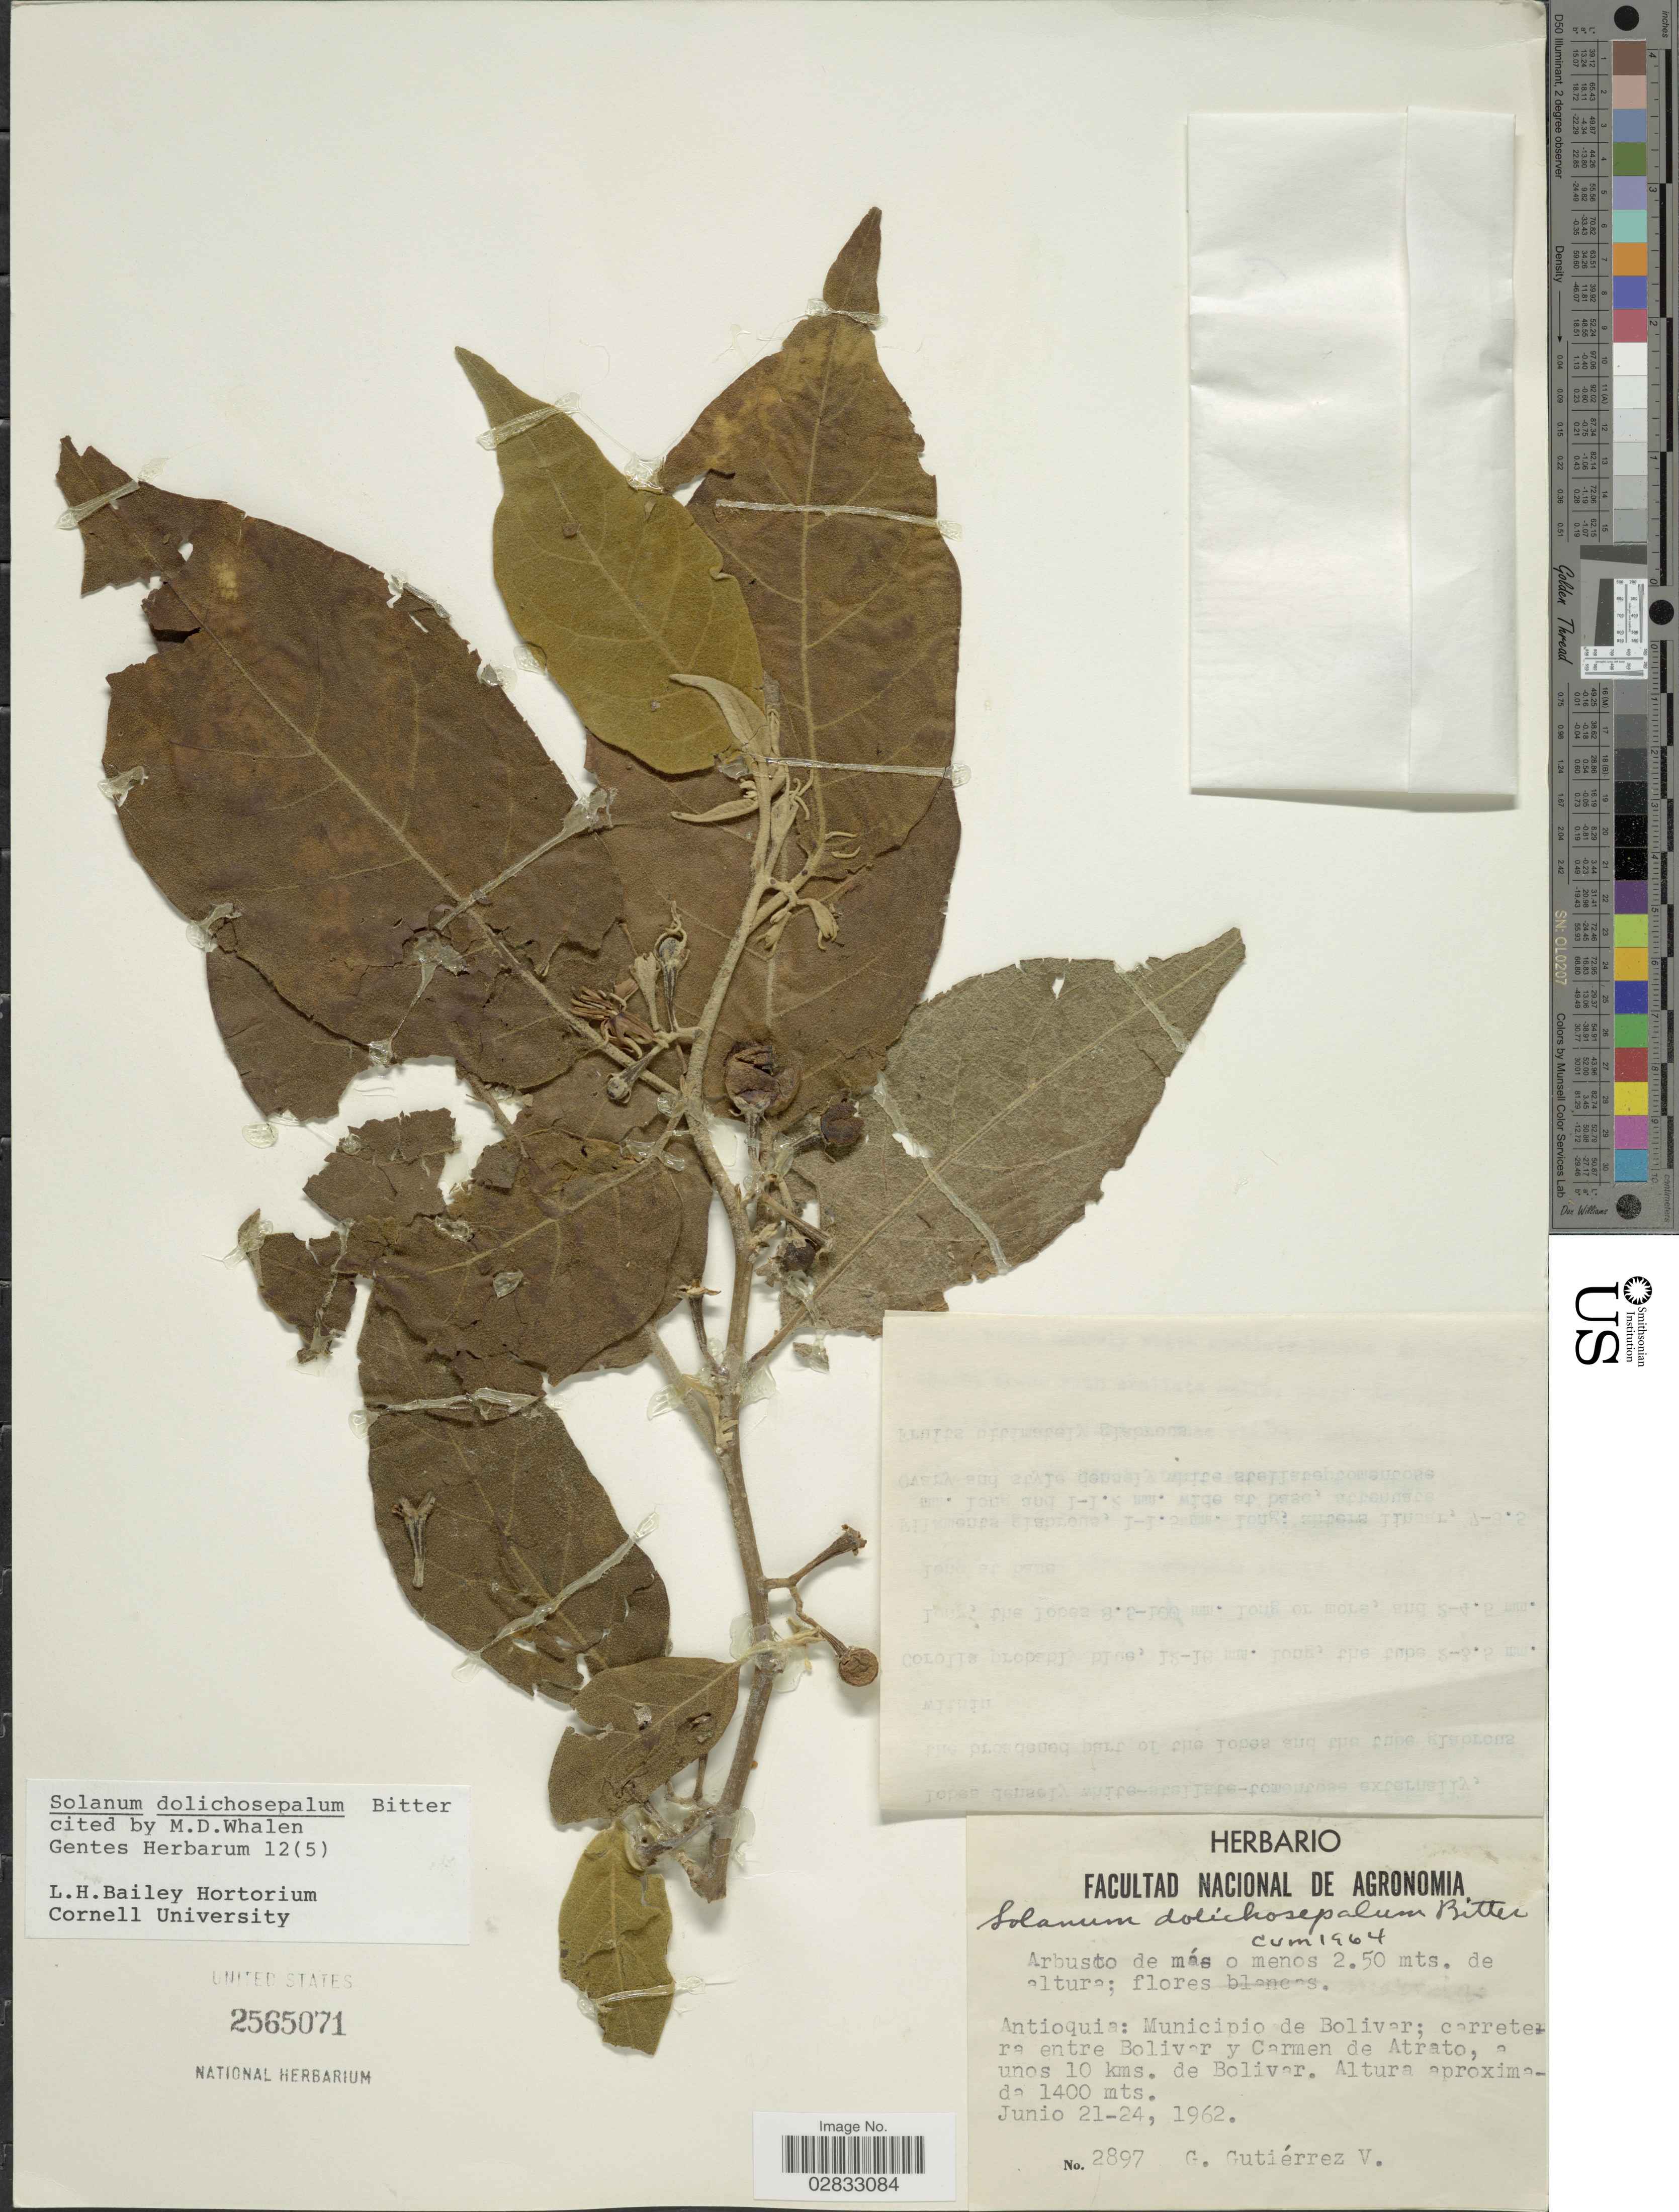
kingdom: Plantae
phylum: Tracheophyta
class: Magnoliopsida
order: Solanales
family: Solanaceae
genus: Solanum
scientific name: Solanum dolichosepalum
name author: Bitter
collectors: G. Gutiérrez V.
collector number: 2897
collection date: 1962-06-21/1962-06-24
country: Colombia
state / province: Antioquia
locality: Municipio de Bolivar; carretera entre Bolivar y Carmen de Atrato, a unos 10 kms. de Bolivar.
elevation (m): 1400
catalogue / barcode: US 2565071